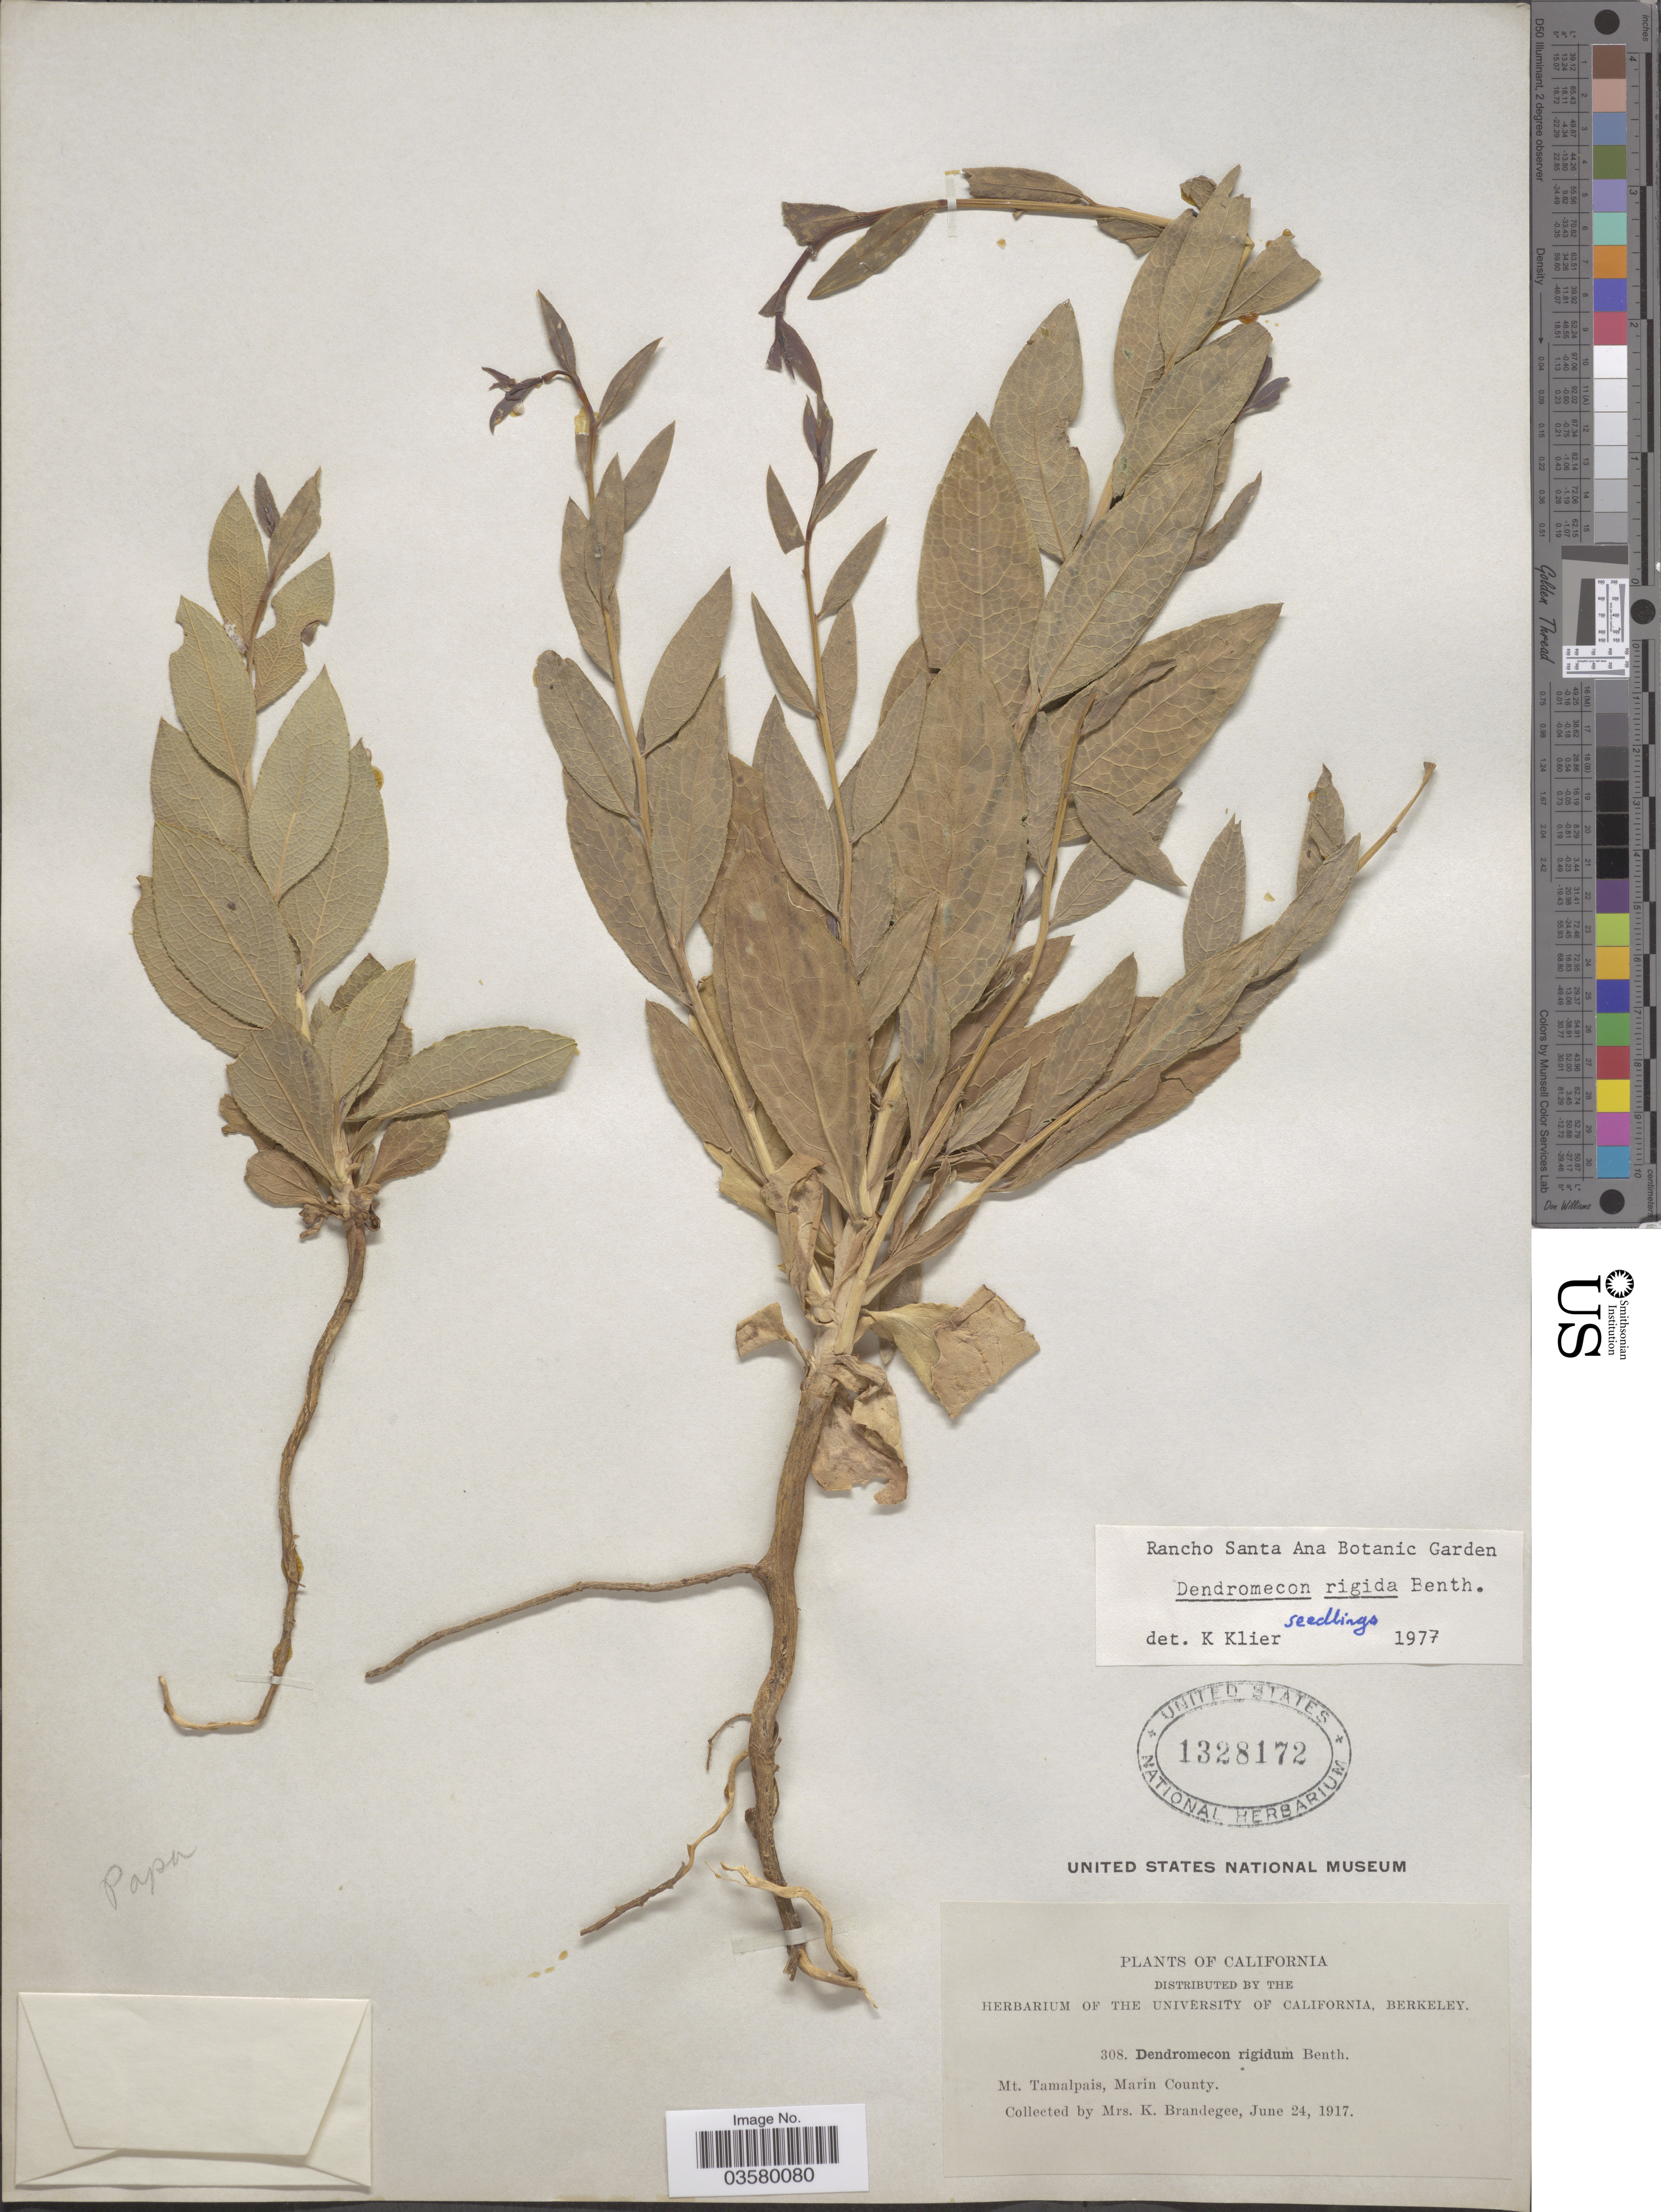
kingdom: Plantae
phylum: Tracheophyta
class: Magnoliopsida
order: Ranunculales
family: Papaveraceae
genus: Dendromecon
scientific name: Dendromecon rigida subsp. rigida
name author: Benth.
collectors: K. Brandegee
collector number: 308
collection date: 1917-06-24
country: United States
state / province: California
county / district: Marin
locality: Mt. Tamalpais, Marin County.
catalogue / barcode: US 1328172